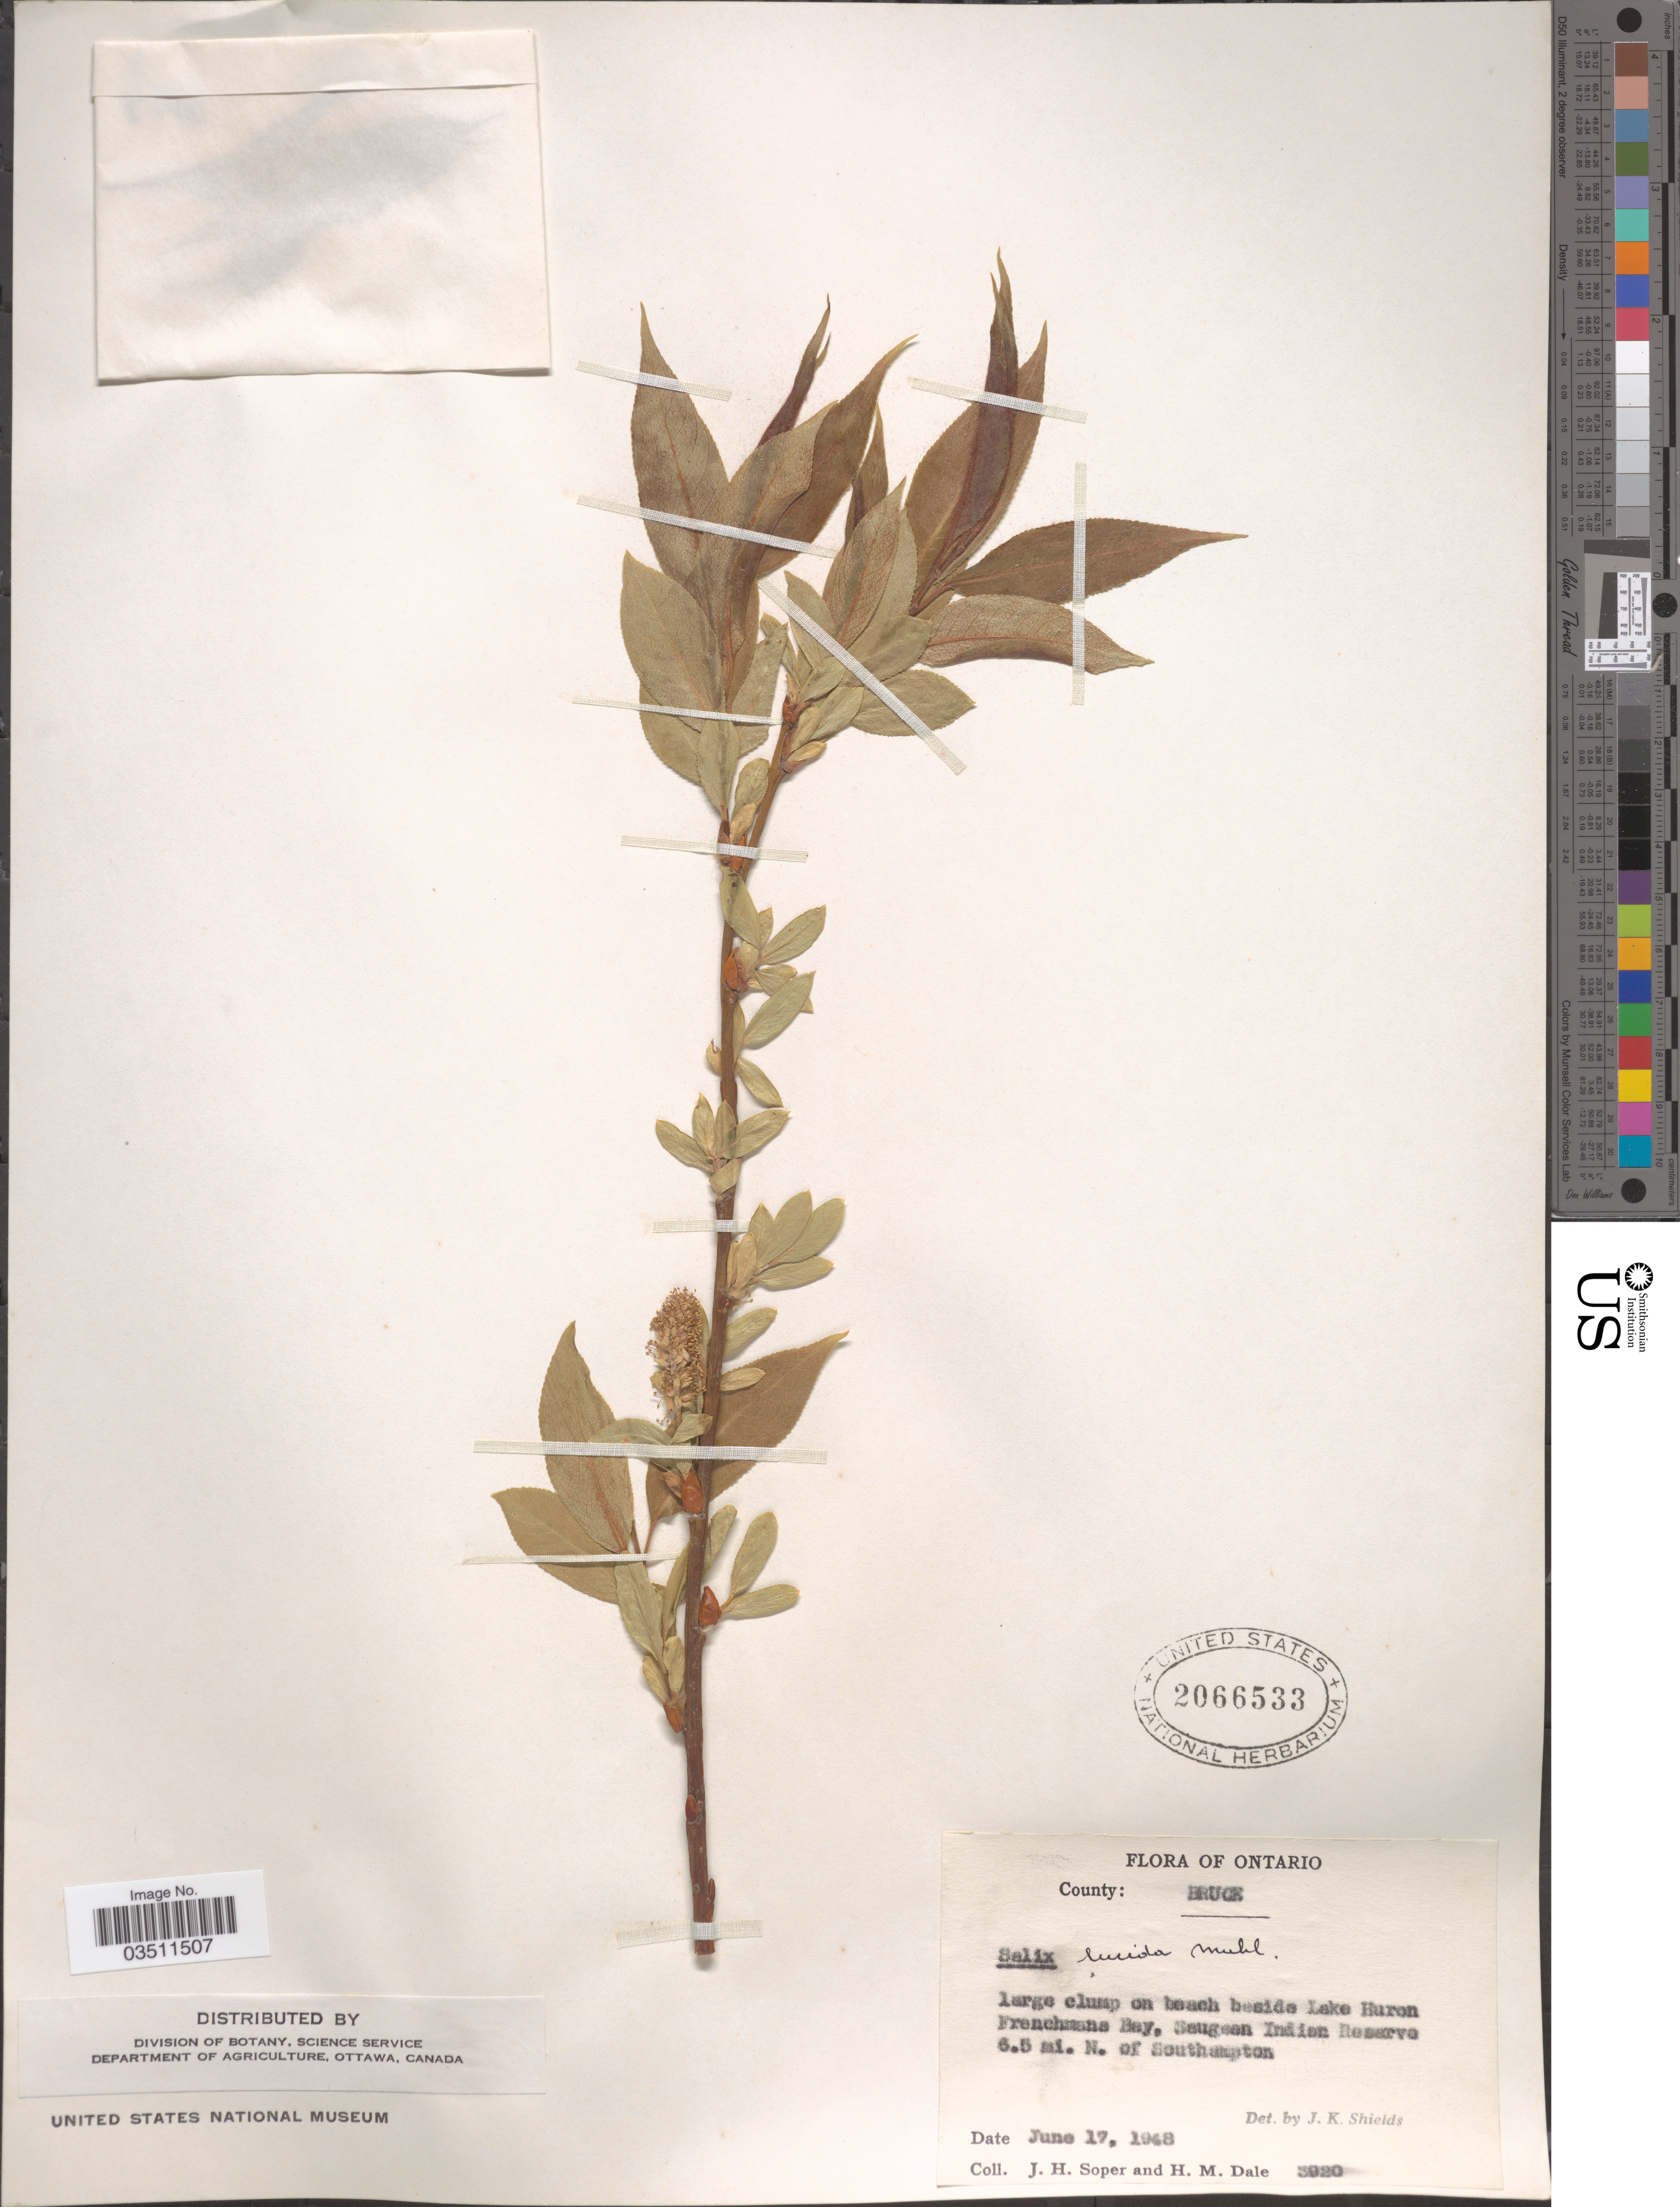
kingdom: Plantae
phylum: Tracheophyta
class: Magnoliopsida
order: Malpighiales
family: Salicaceae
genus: Salix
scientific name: Salix lucida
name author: Muhl.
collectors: J. H. Soper & H. M. Dale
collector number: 3920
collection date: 1948-06-17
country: Canada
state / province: Ontario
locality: County: Bruce, large clump on beach beside Lake Huron Frenchmans Bay, Saugeen Indian Reserve 6.5 mi. N. of Southampton.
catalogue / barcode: US 2066533